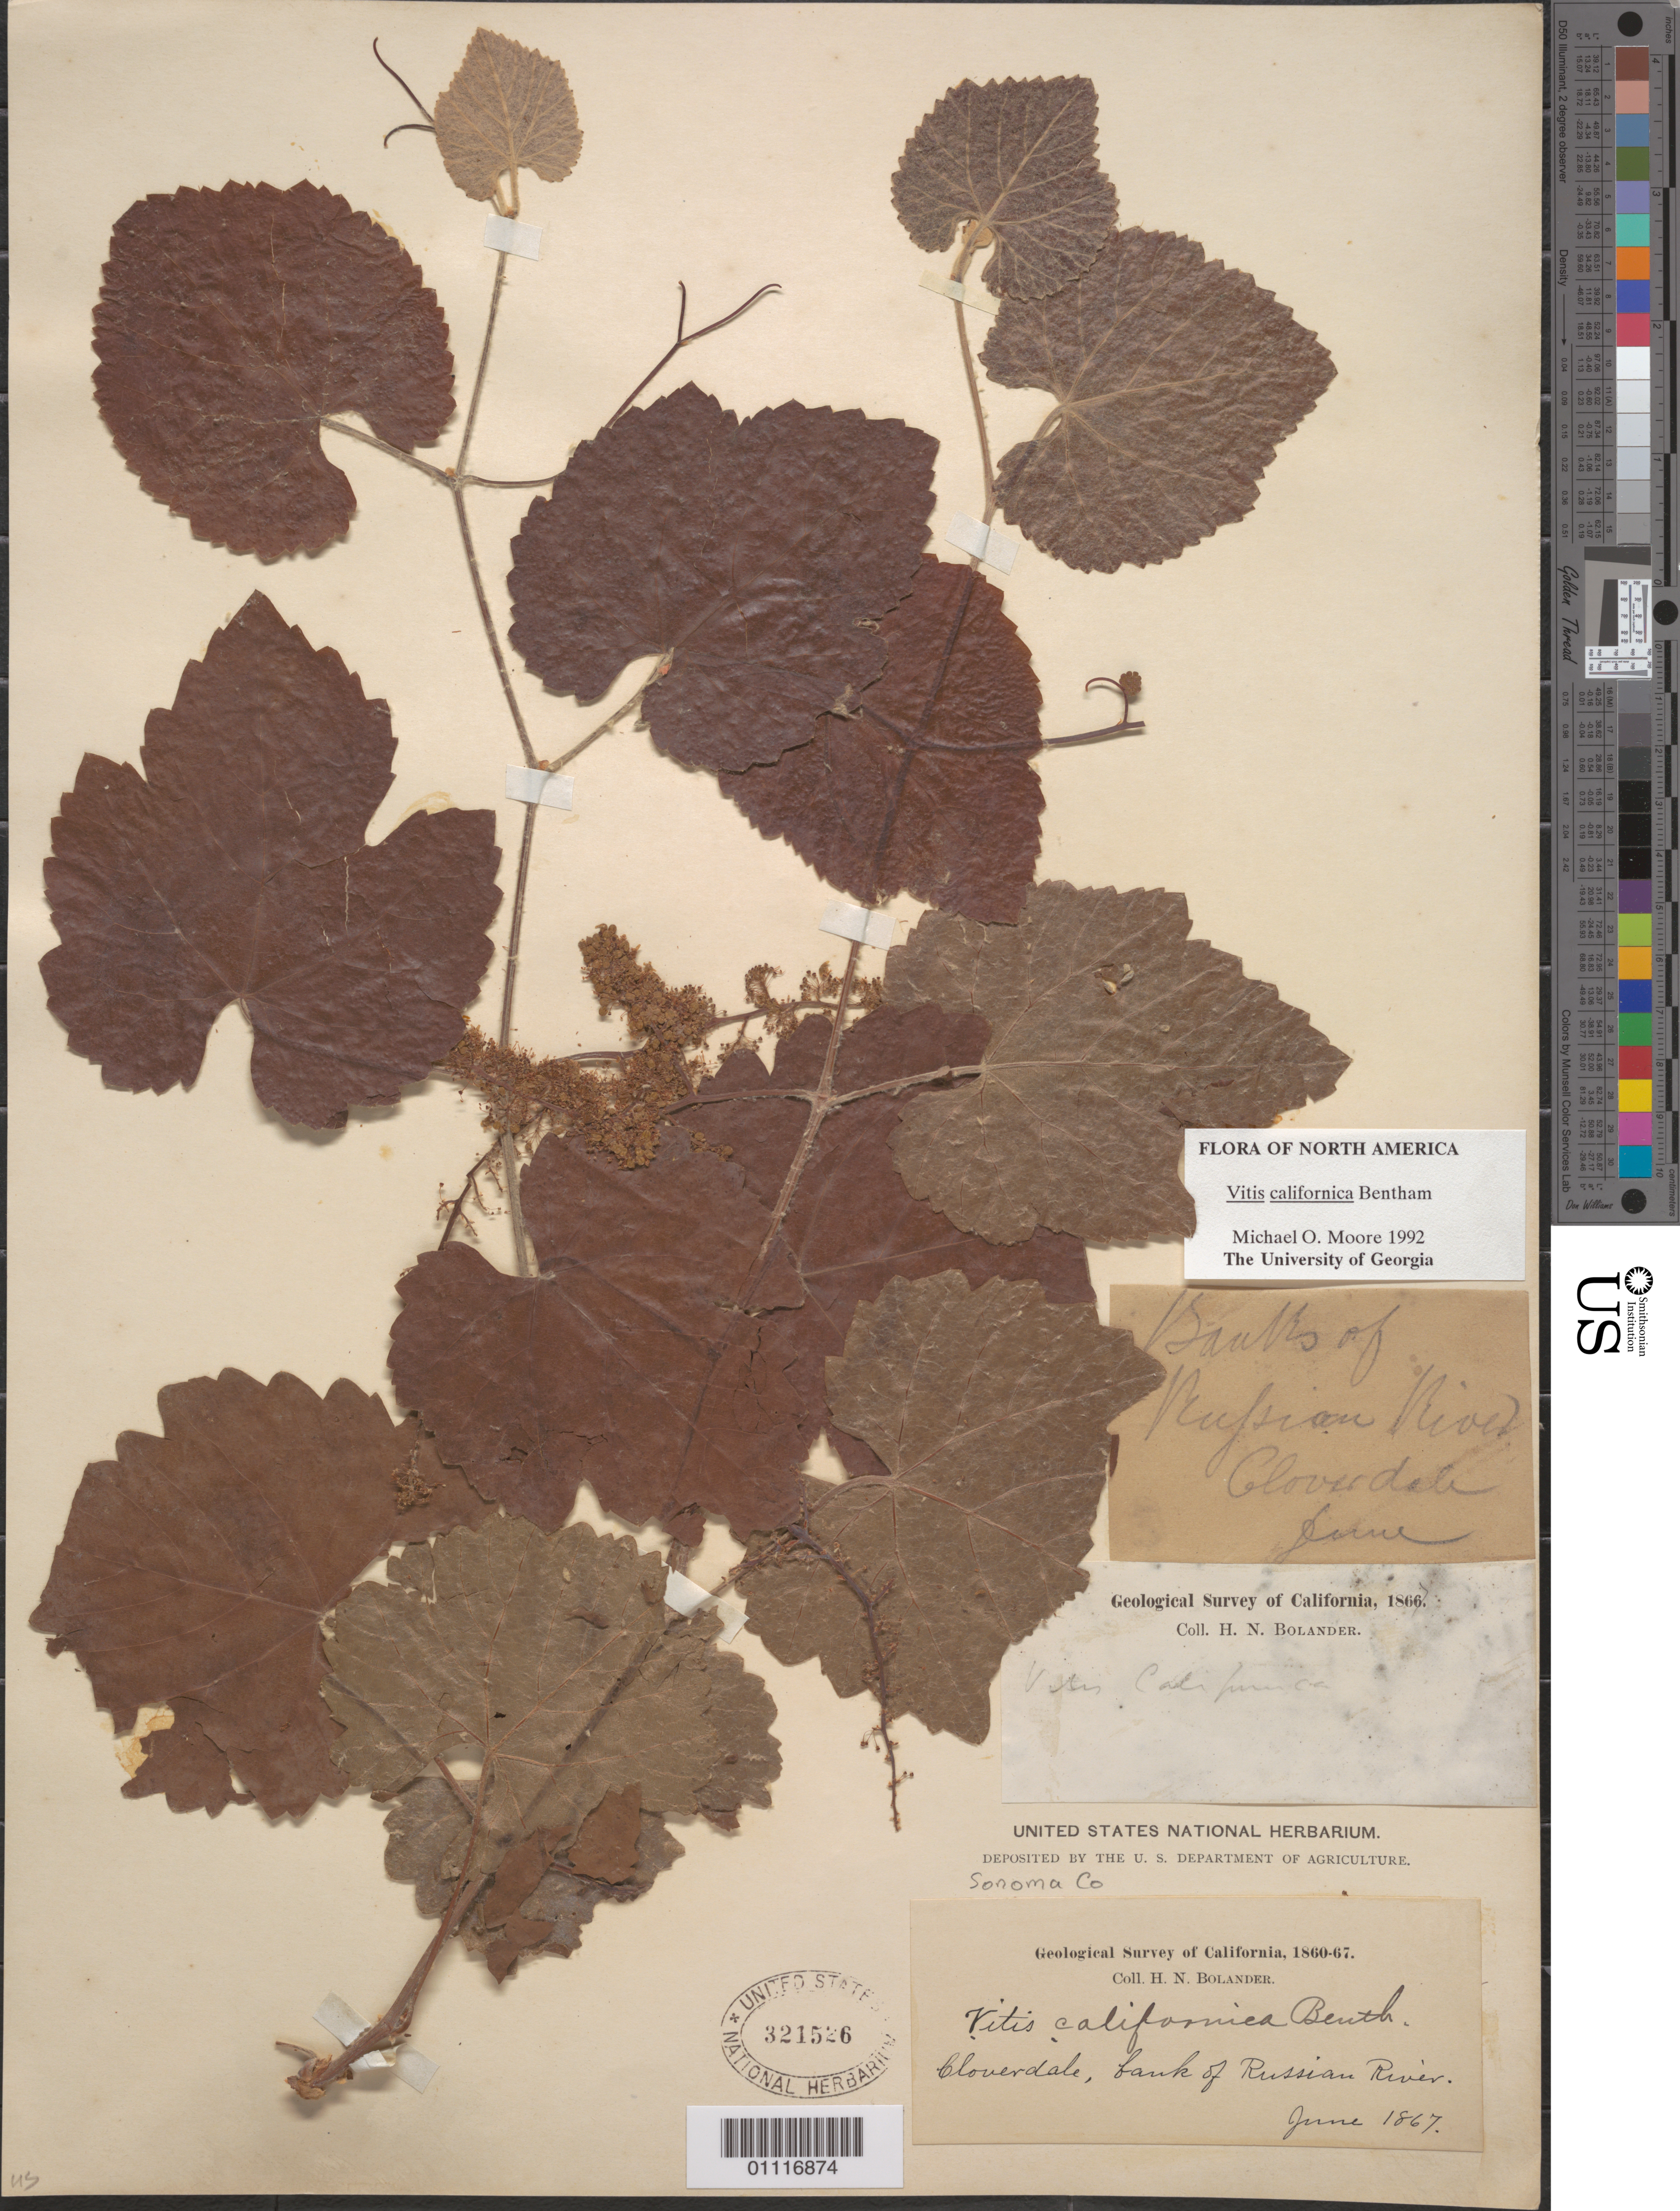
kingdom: Plantae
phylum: Tracheophyta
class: Magnoliopsida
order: Vitales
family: Vitaceae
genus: Vitis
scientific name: Vitis californica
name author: Benth.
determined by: Moore, M. O.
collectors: H. Bolander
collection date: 1867-06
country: United States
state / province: California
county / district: Sonoma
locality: Blouerdale, Bank of Russian River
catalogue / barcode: US 321526